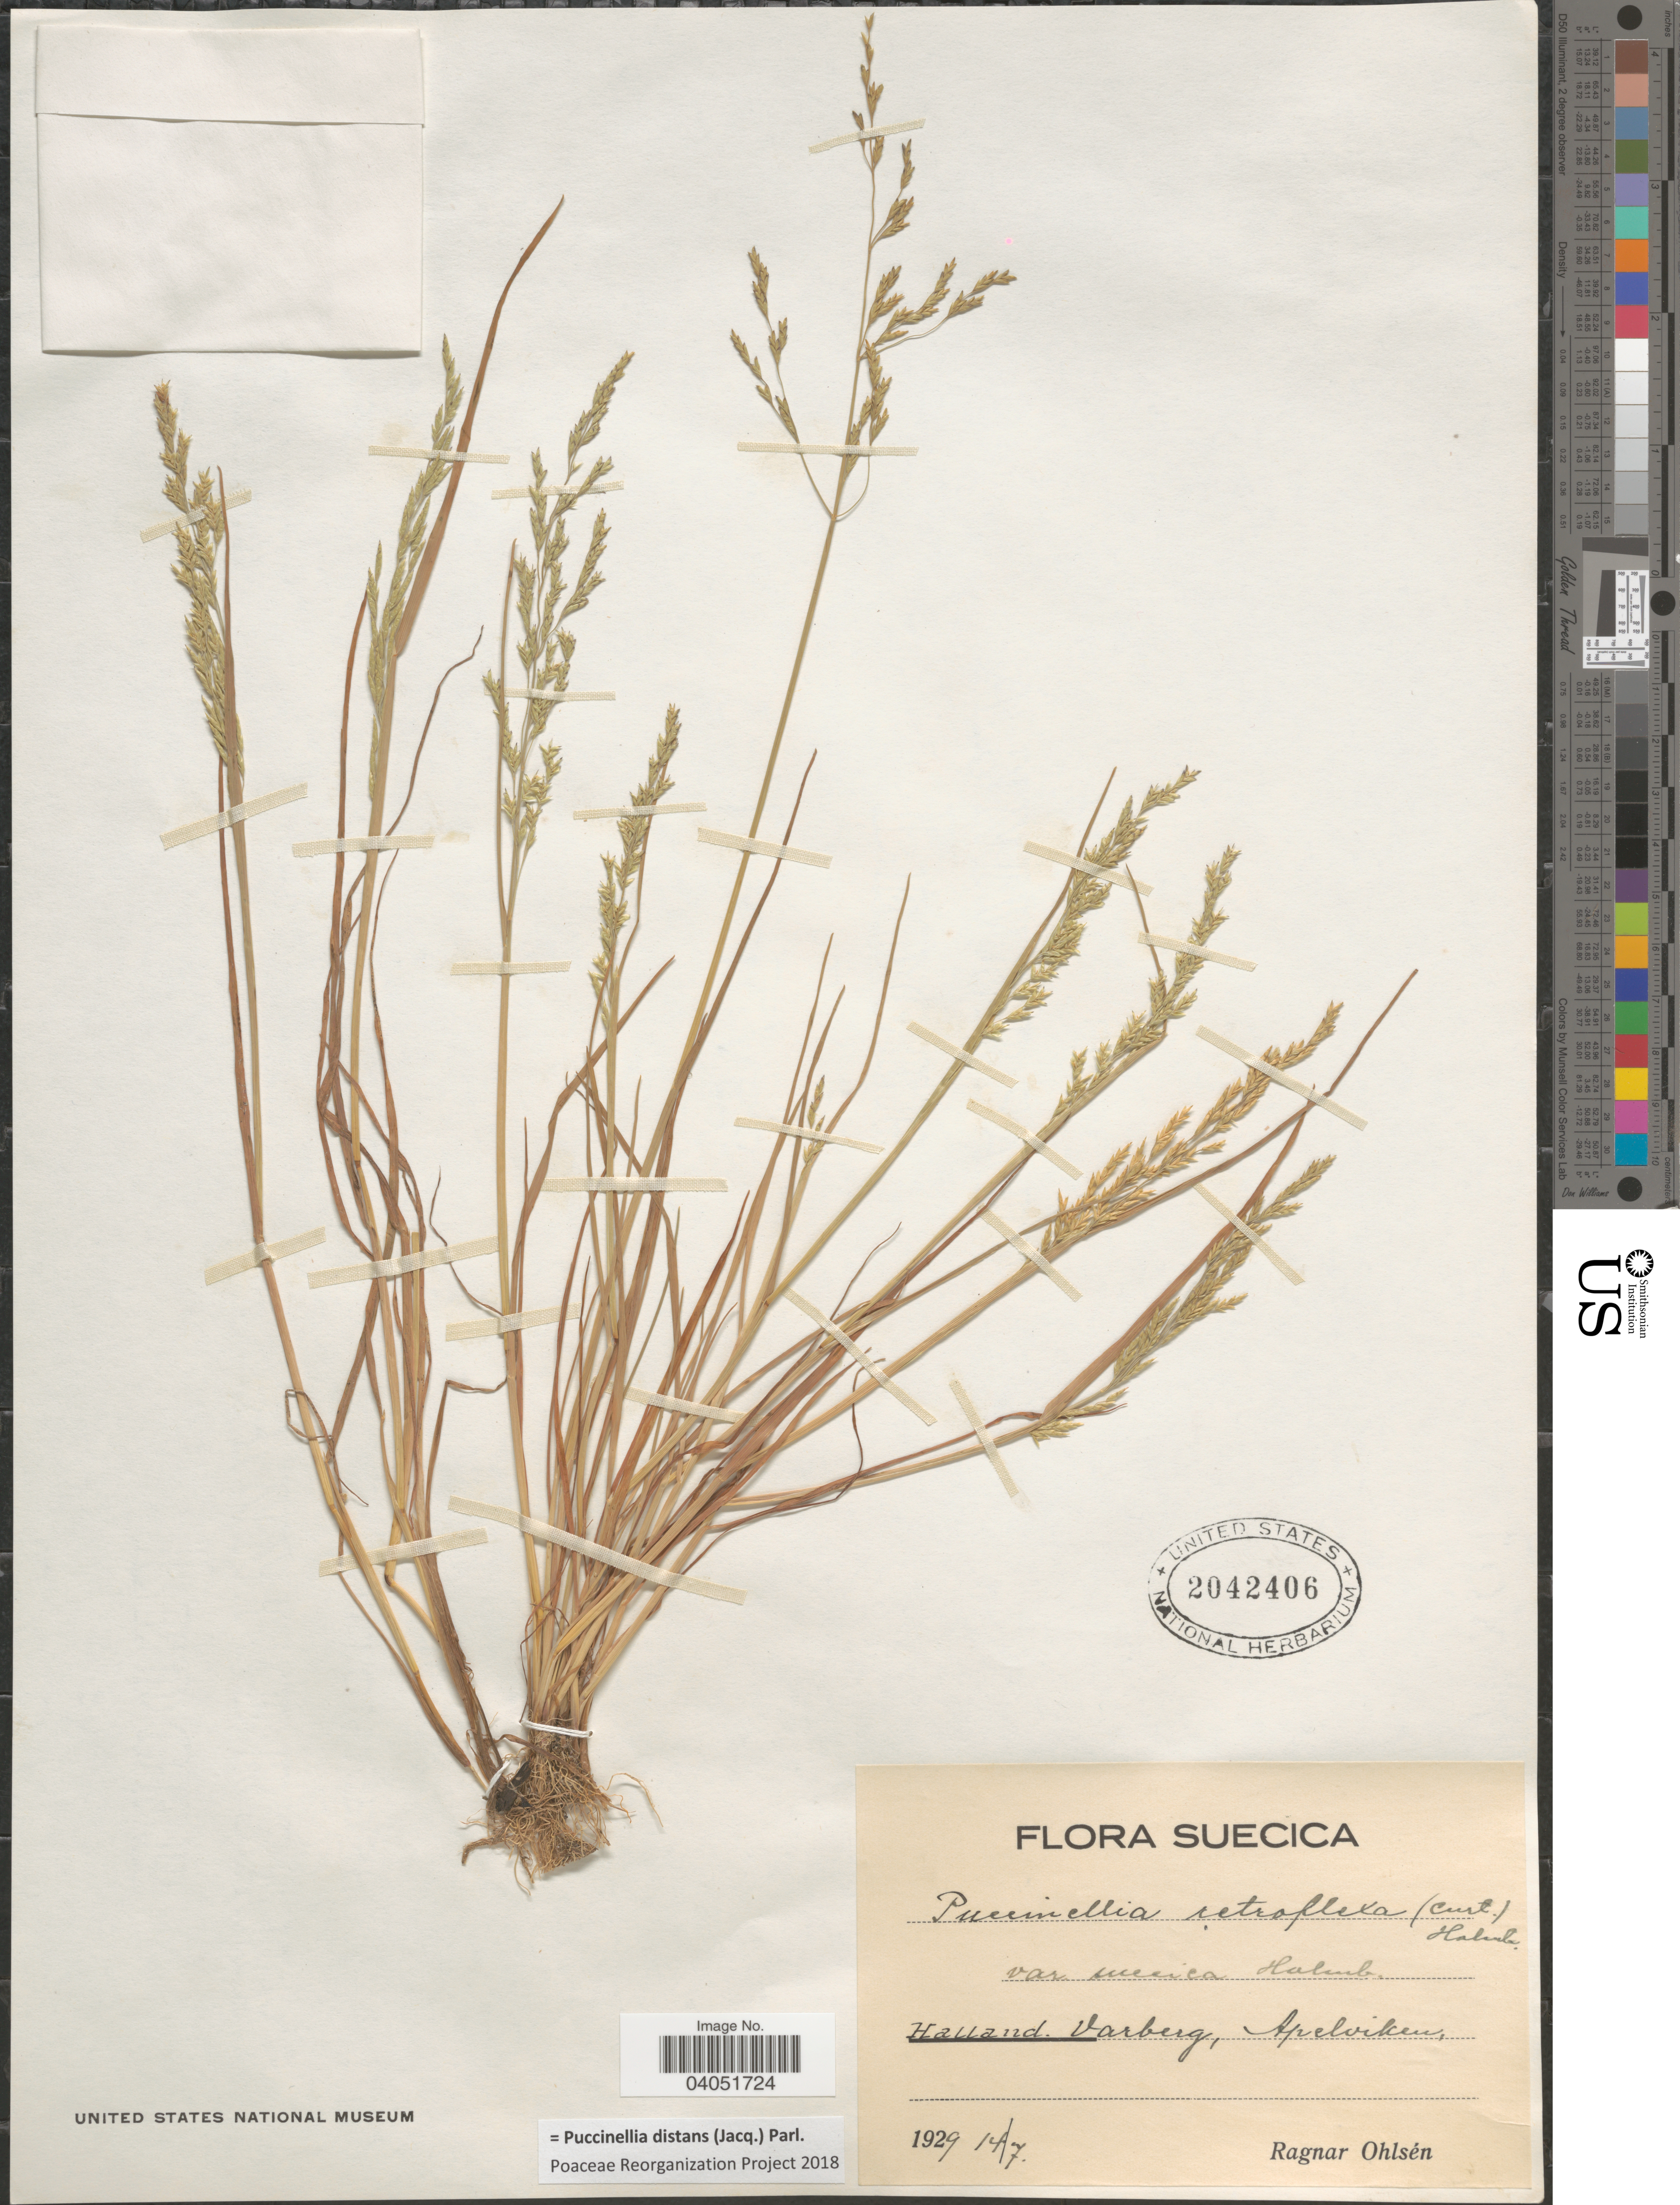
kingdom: Plantae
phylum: Tracheophyta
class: Liliopsida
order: Poales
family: Poaceae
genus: Puccinellia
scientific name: Puccinellia distans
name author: (Jacq.) Parl.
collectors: R. Ohlsén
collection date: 1929-07-14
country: Sweden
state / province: Halland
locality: Suecica. Halland. Varberg, Apelviken.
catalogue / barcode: US 2042406